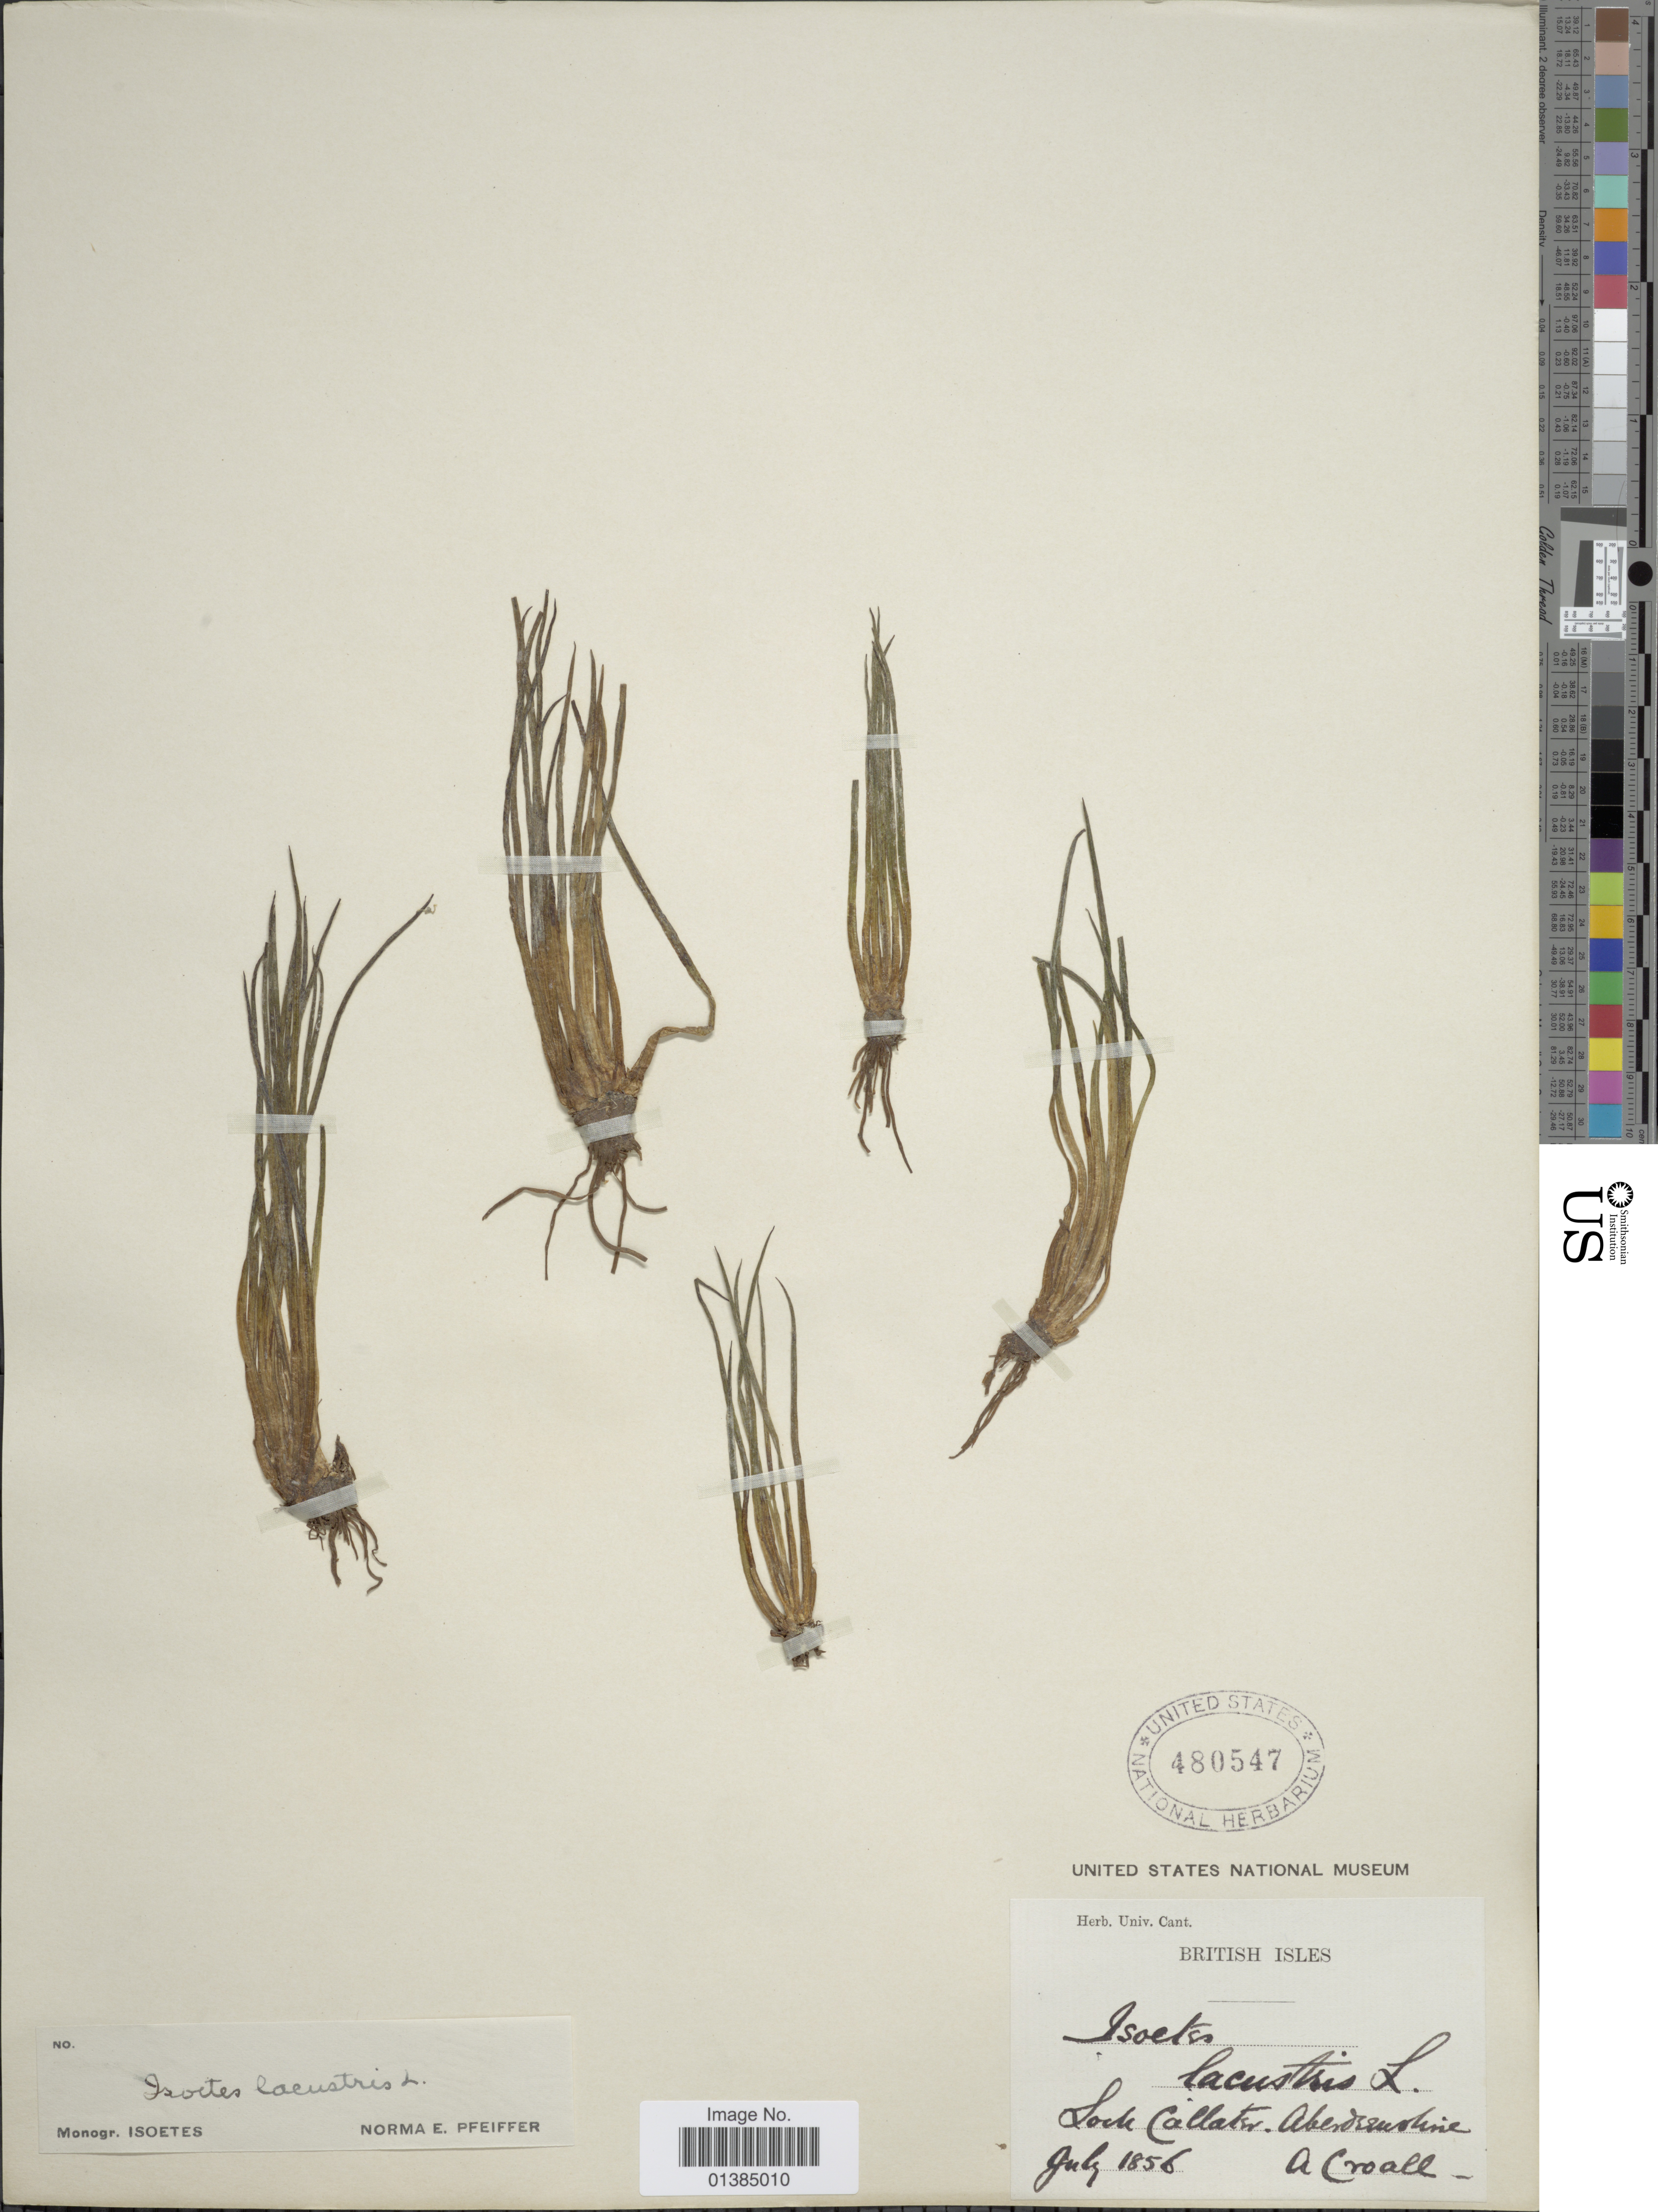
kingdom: Plantae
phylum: Tracheophyta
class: Lycopodiopsida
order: Isoetales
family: Isoetaceae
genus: Isoetes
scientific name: Isoetes lacustris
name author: L.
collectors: A. Croall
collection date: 1856-07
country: United Kingdom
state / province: Scotland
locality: British Isles. Loch Callater. Aberdeenshire.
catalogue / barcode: US 480547